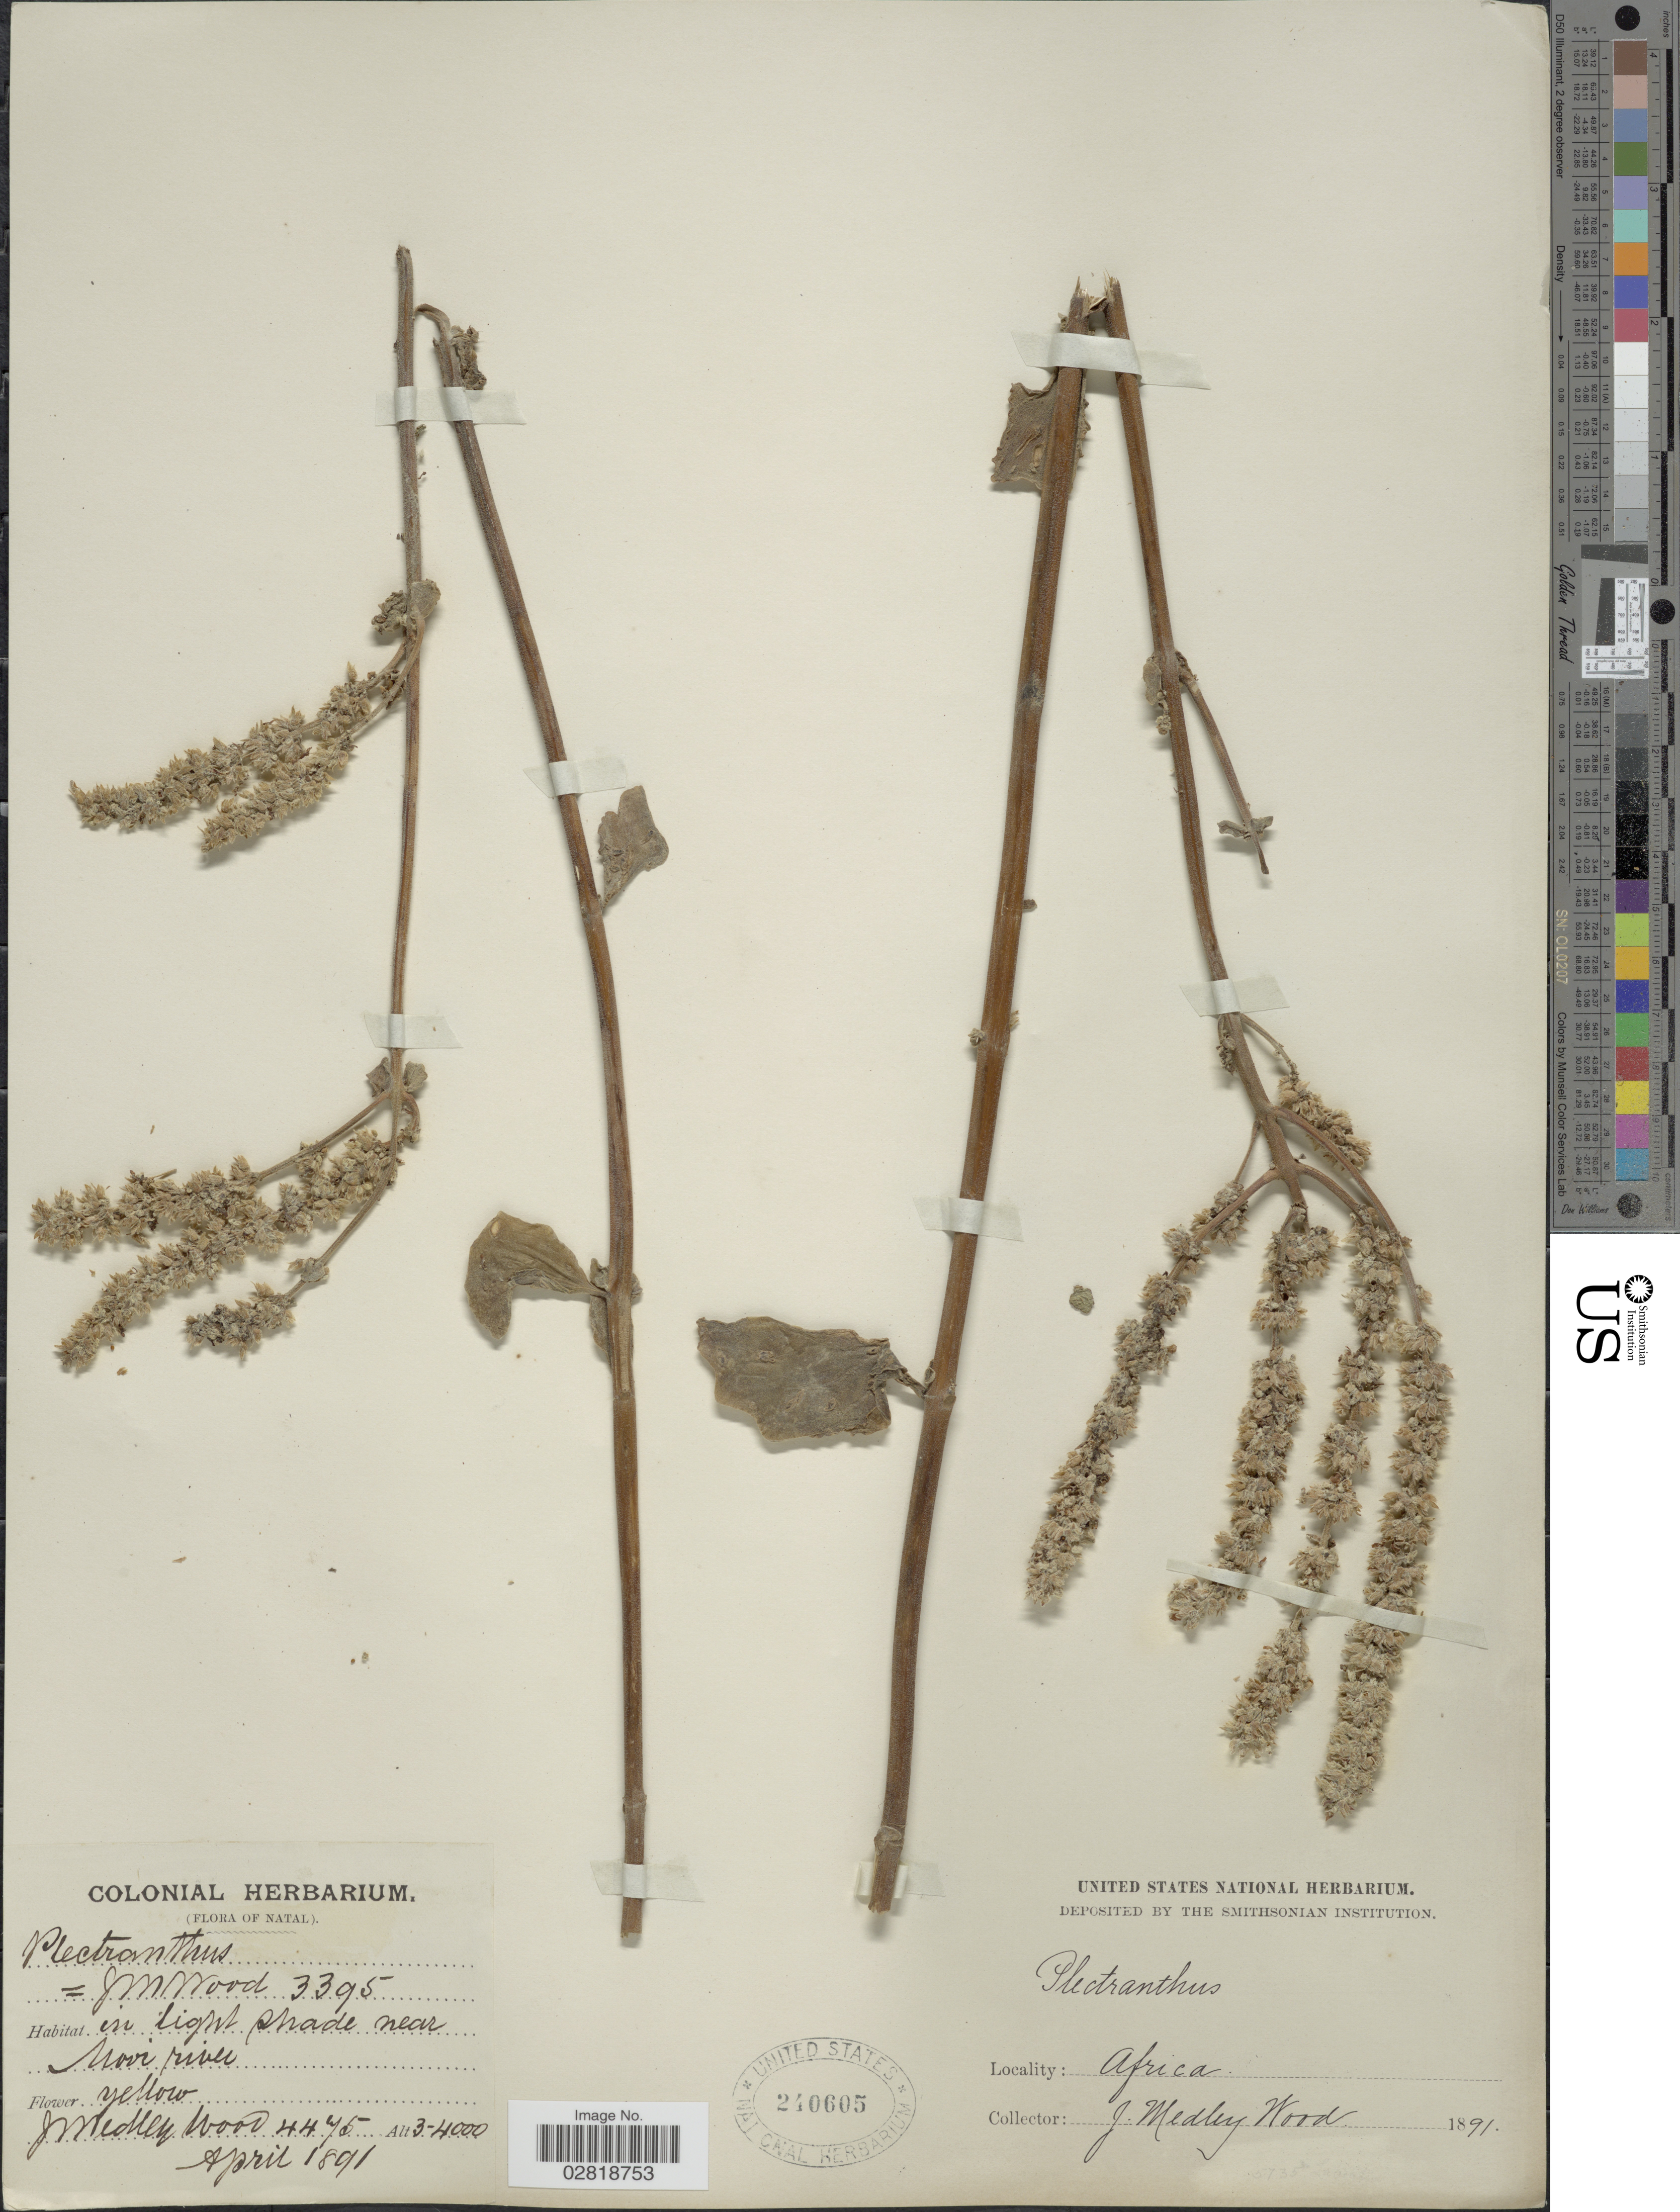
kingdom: Plantae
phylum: Tracheophyta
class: Magnoliopsida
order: Lamiales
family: Lamiaceae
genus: Plectranthus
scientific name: Plectranthus sp.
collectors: J. M. Wood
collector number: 3395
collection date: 1891-04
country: South Africa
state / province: KwaZulu-Natal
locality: Natal. In light shade near Movi river.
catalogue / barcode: US 240605